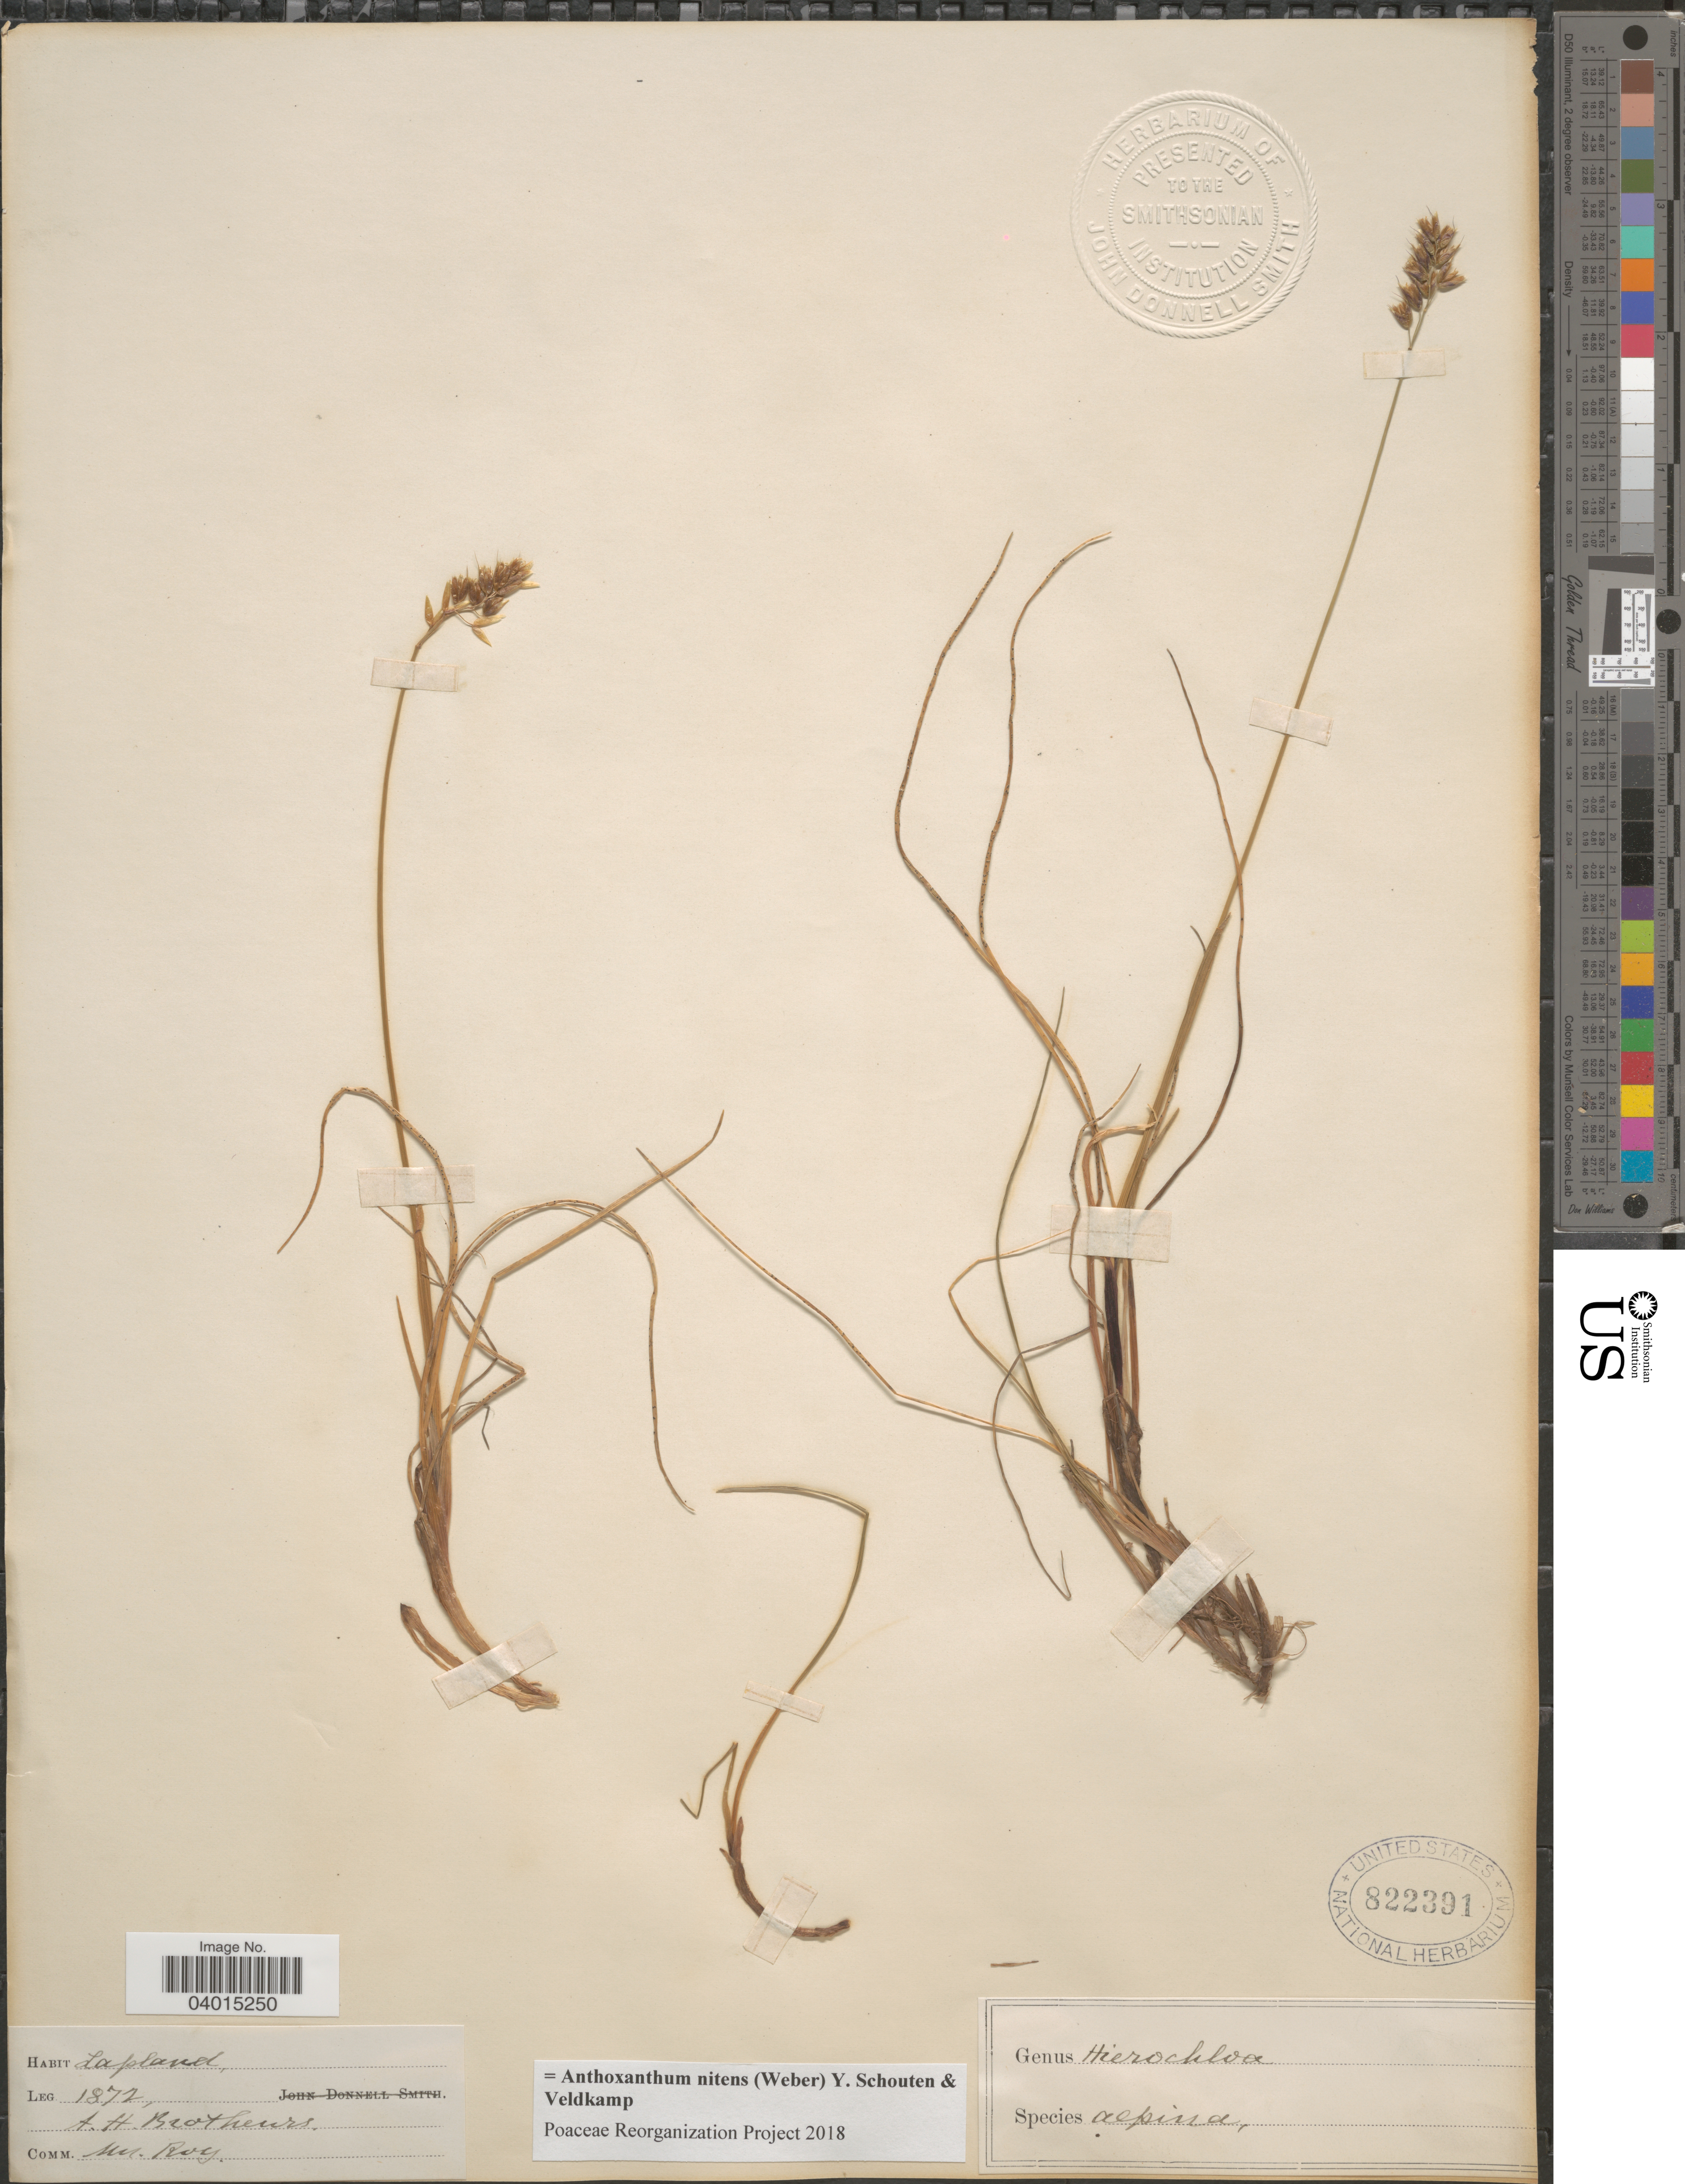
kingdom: Plantae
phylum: Tracheophyta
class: Liliopsida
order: Poales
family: Poaceae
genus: Anthoxanthum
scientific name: Anthoxanthum nitens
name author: (G.H. Weber) R.T.A. Schouten & Veldkamp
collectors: A. Brotherus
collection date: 1872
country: Finland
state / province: Lappi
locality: Lapland.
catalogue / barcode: US 822391